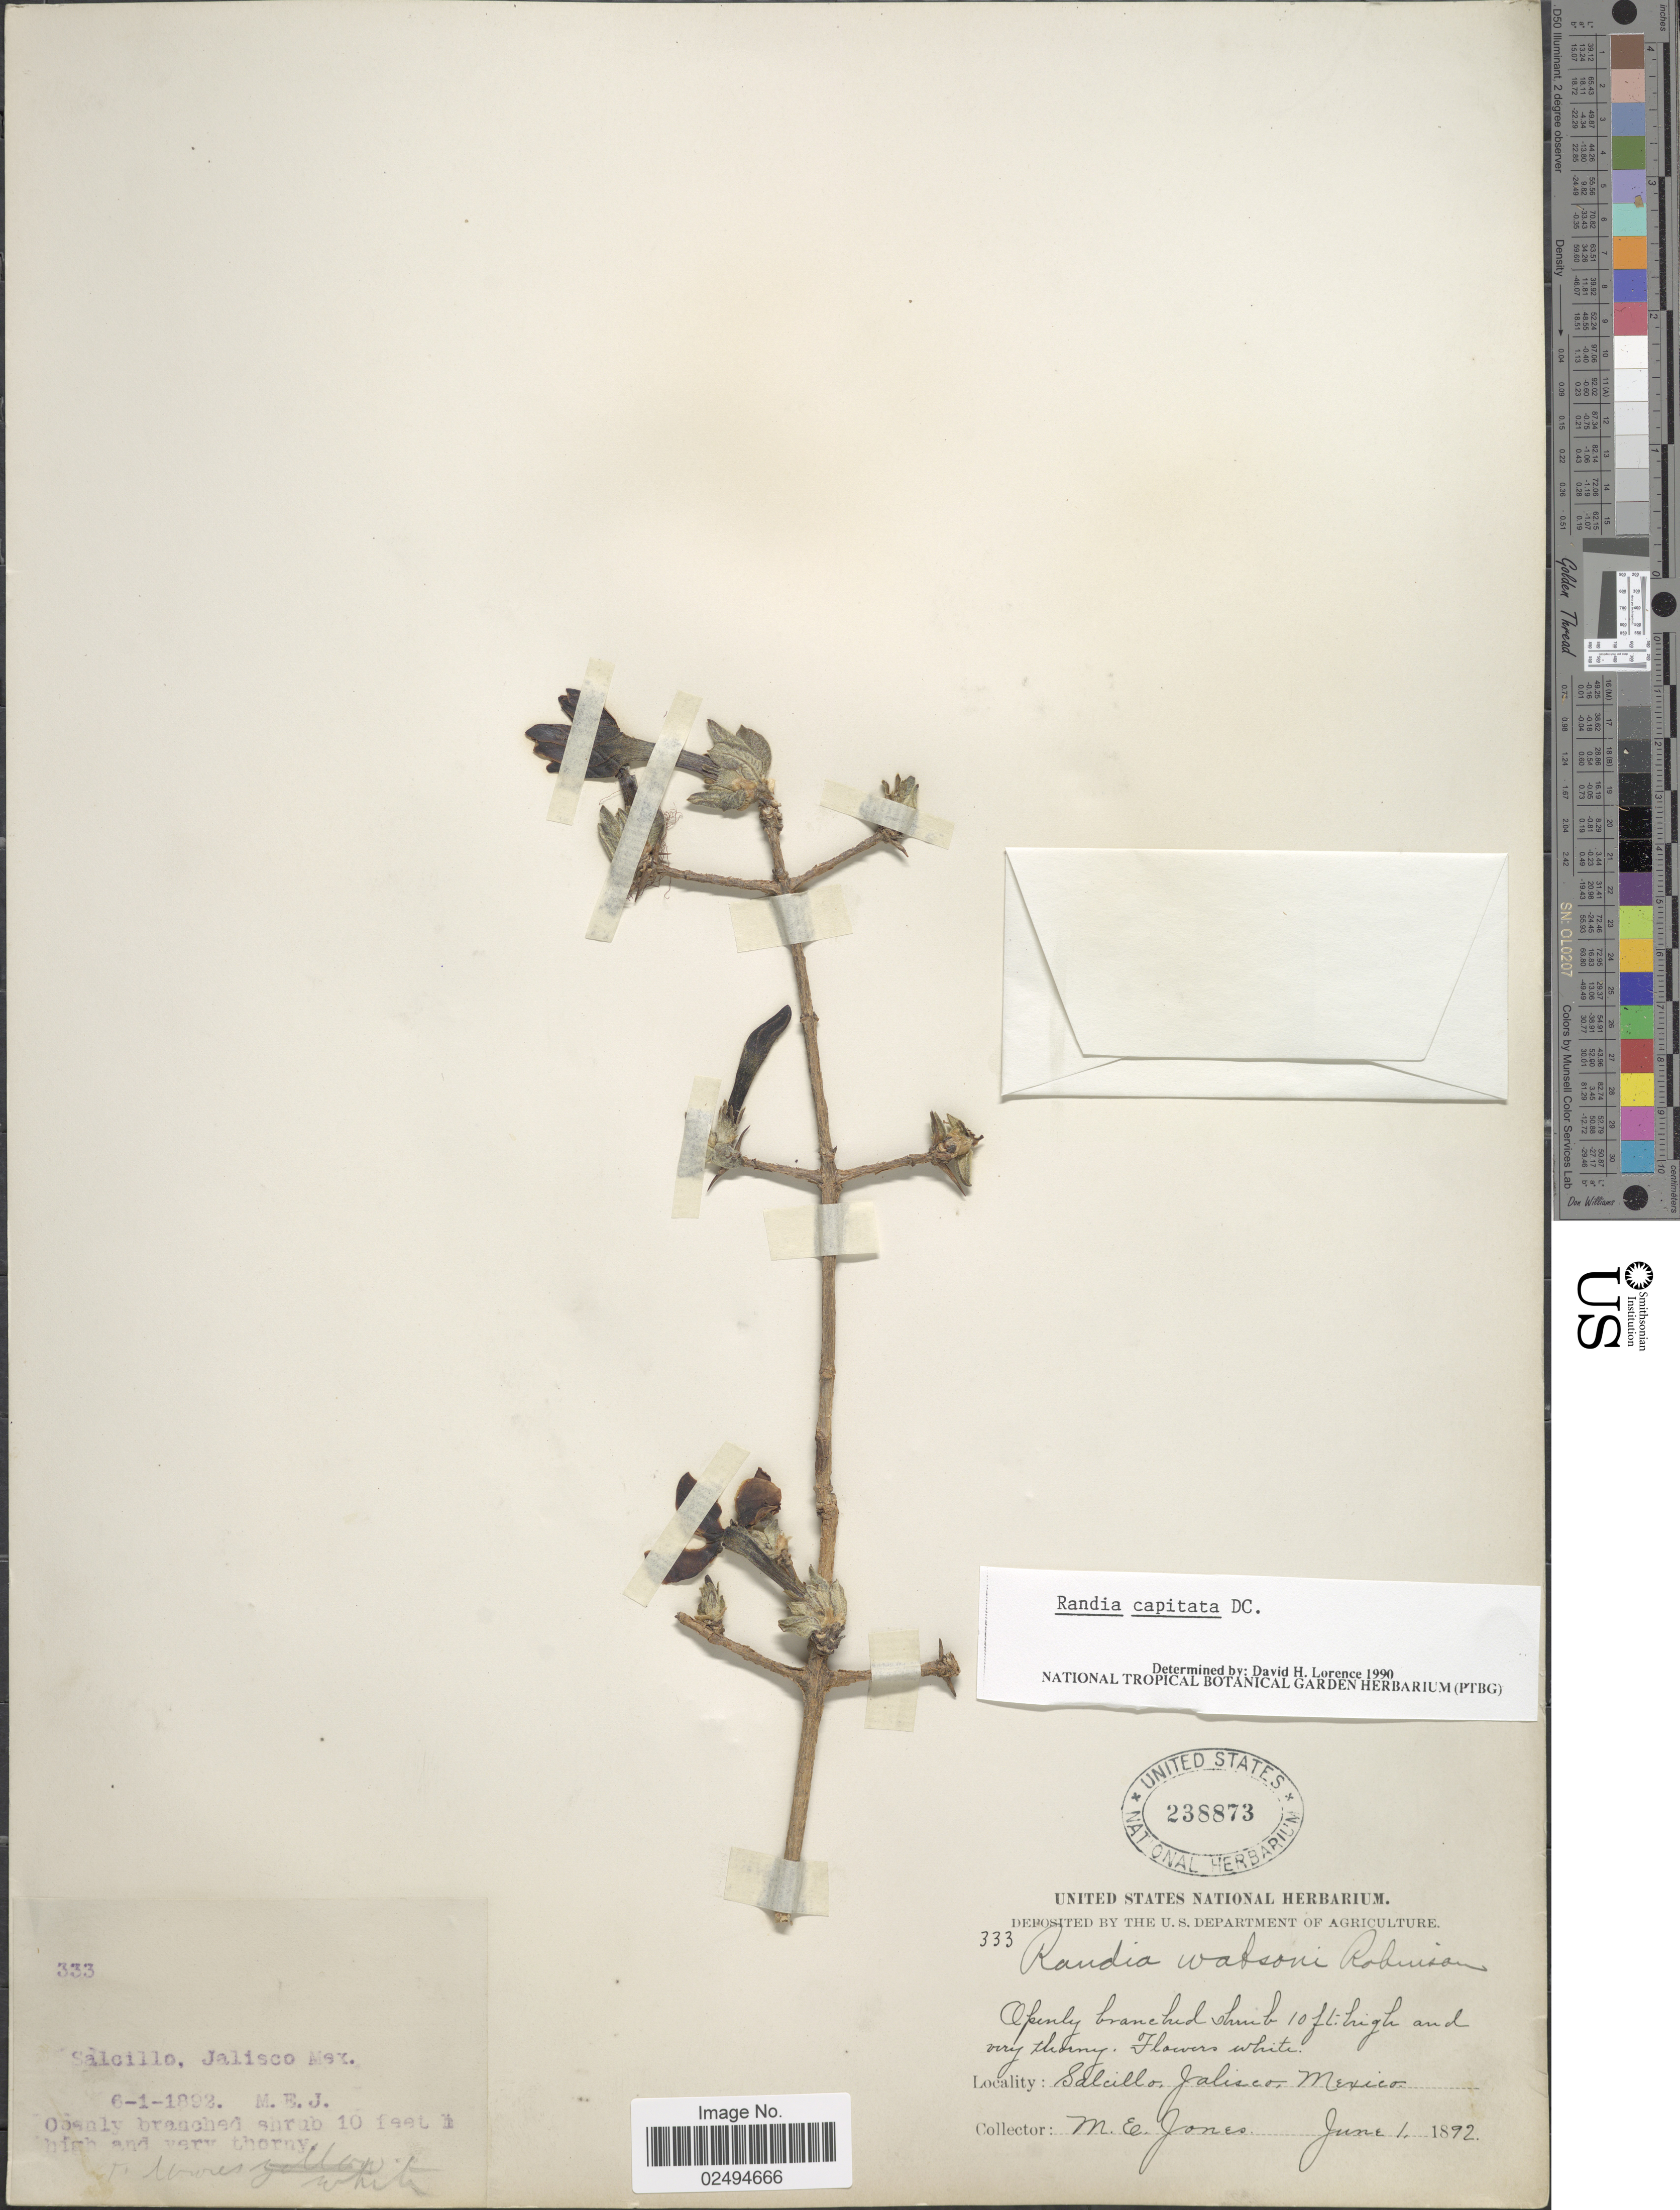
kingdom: Plantae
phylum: Tracheophyta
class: Magnoliopsida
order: Gentianales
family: Rubiaceae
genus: Randia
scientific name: Randia capitata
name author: DC.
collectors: M. E. Jones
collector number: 333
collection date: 1892-06-01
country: Mexico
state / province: Jalisco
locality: Salcillo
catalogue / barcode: US 238873